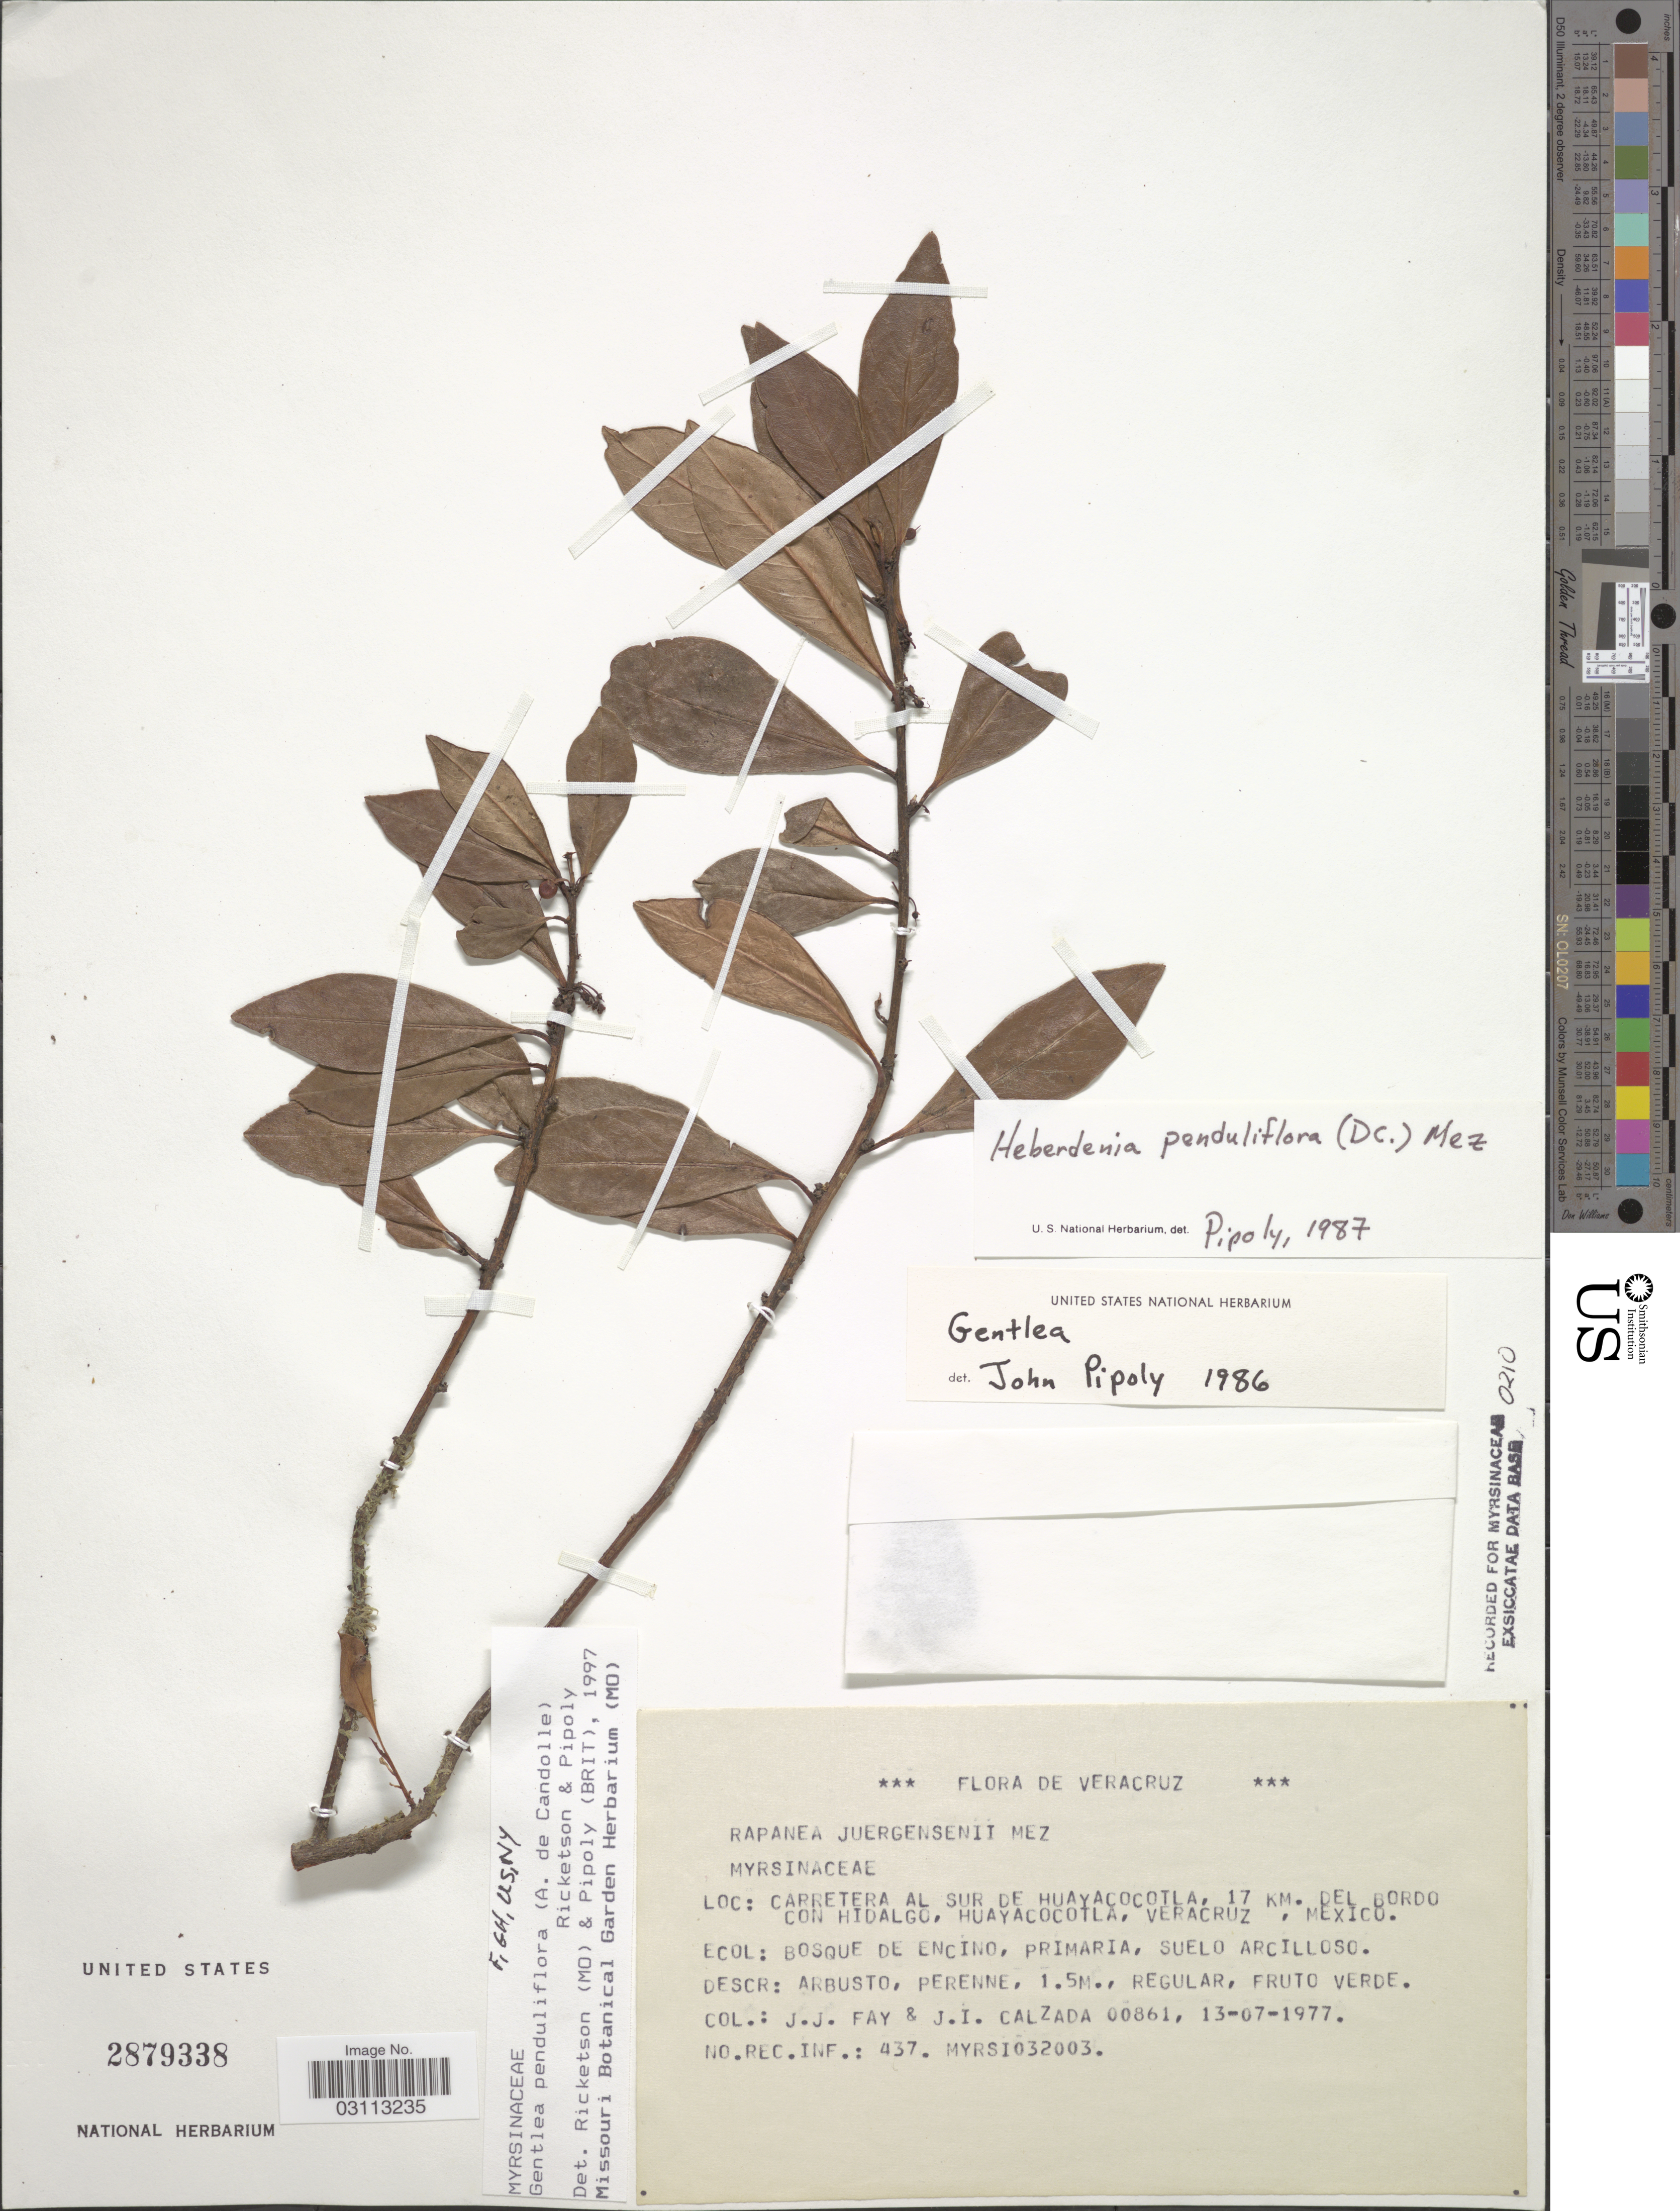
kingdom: Plantae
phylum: Tracheophyta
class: Magnoliopsida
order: Ericales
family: Primulaceae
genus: Gentlea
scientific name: Gentlea penduliflora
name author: (A. DC.) Pipoly & Ricketson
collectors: J. Fay & J. I. Calzada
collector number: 00861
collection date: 1977-07-13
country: Mexico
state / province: Veracruz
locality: Veracruz. Carretera al Sur de Huayacocotla, 17 KM. del Bordo con Hidalgo, Huayacocotla.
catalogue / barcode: US 2879338